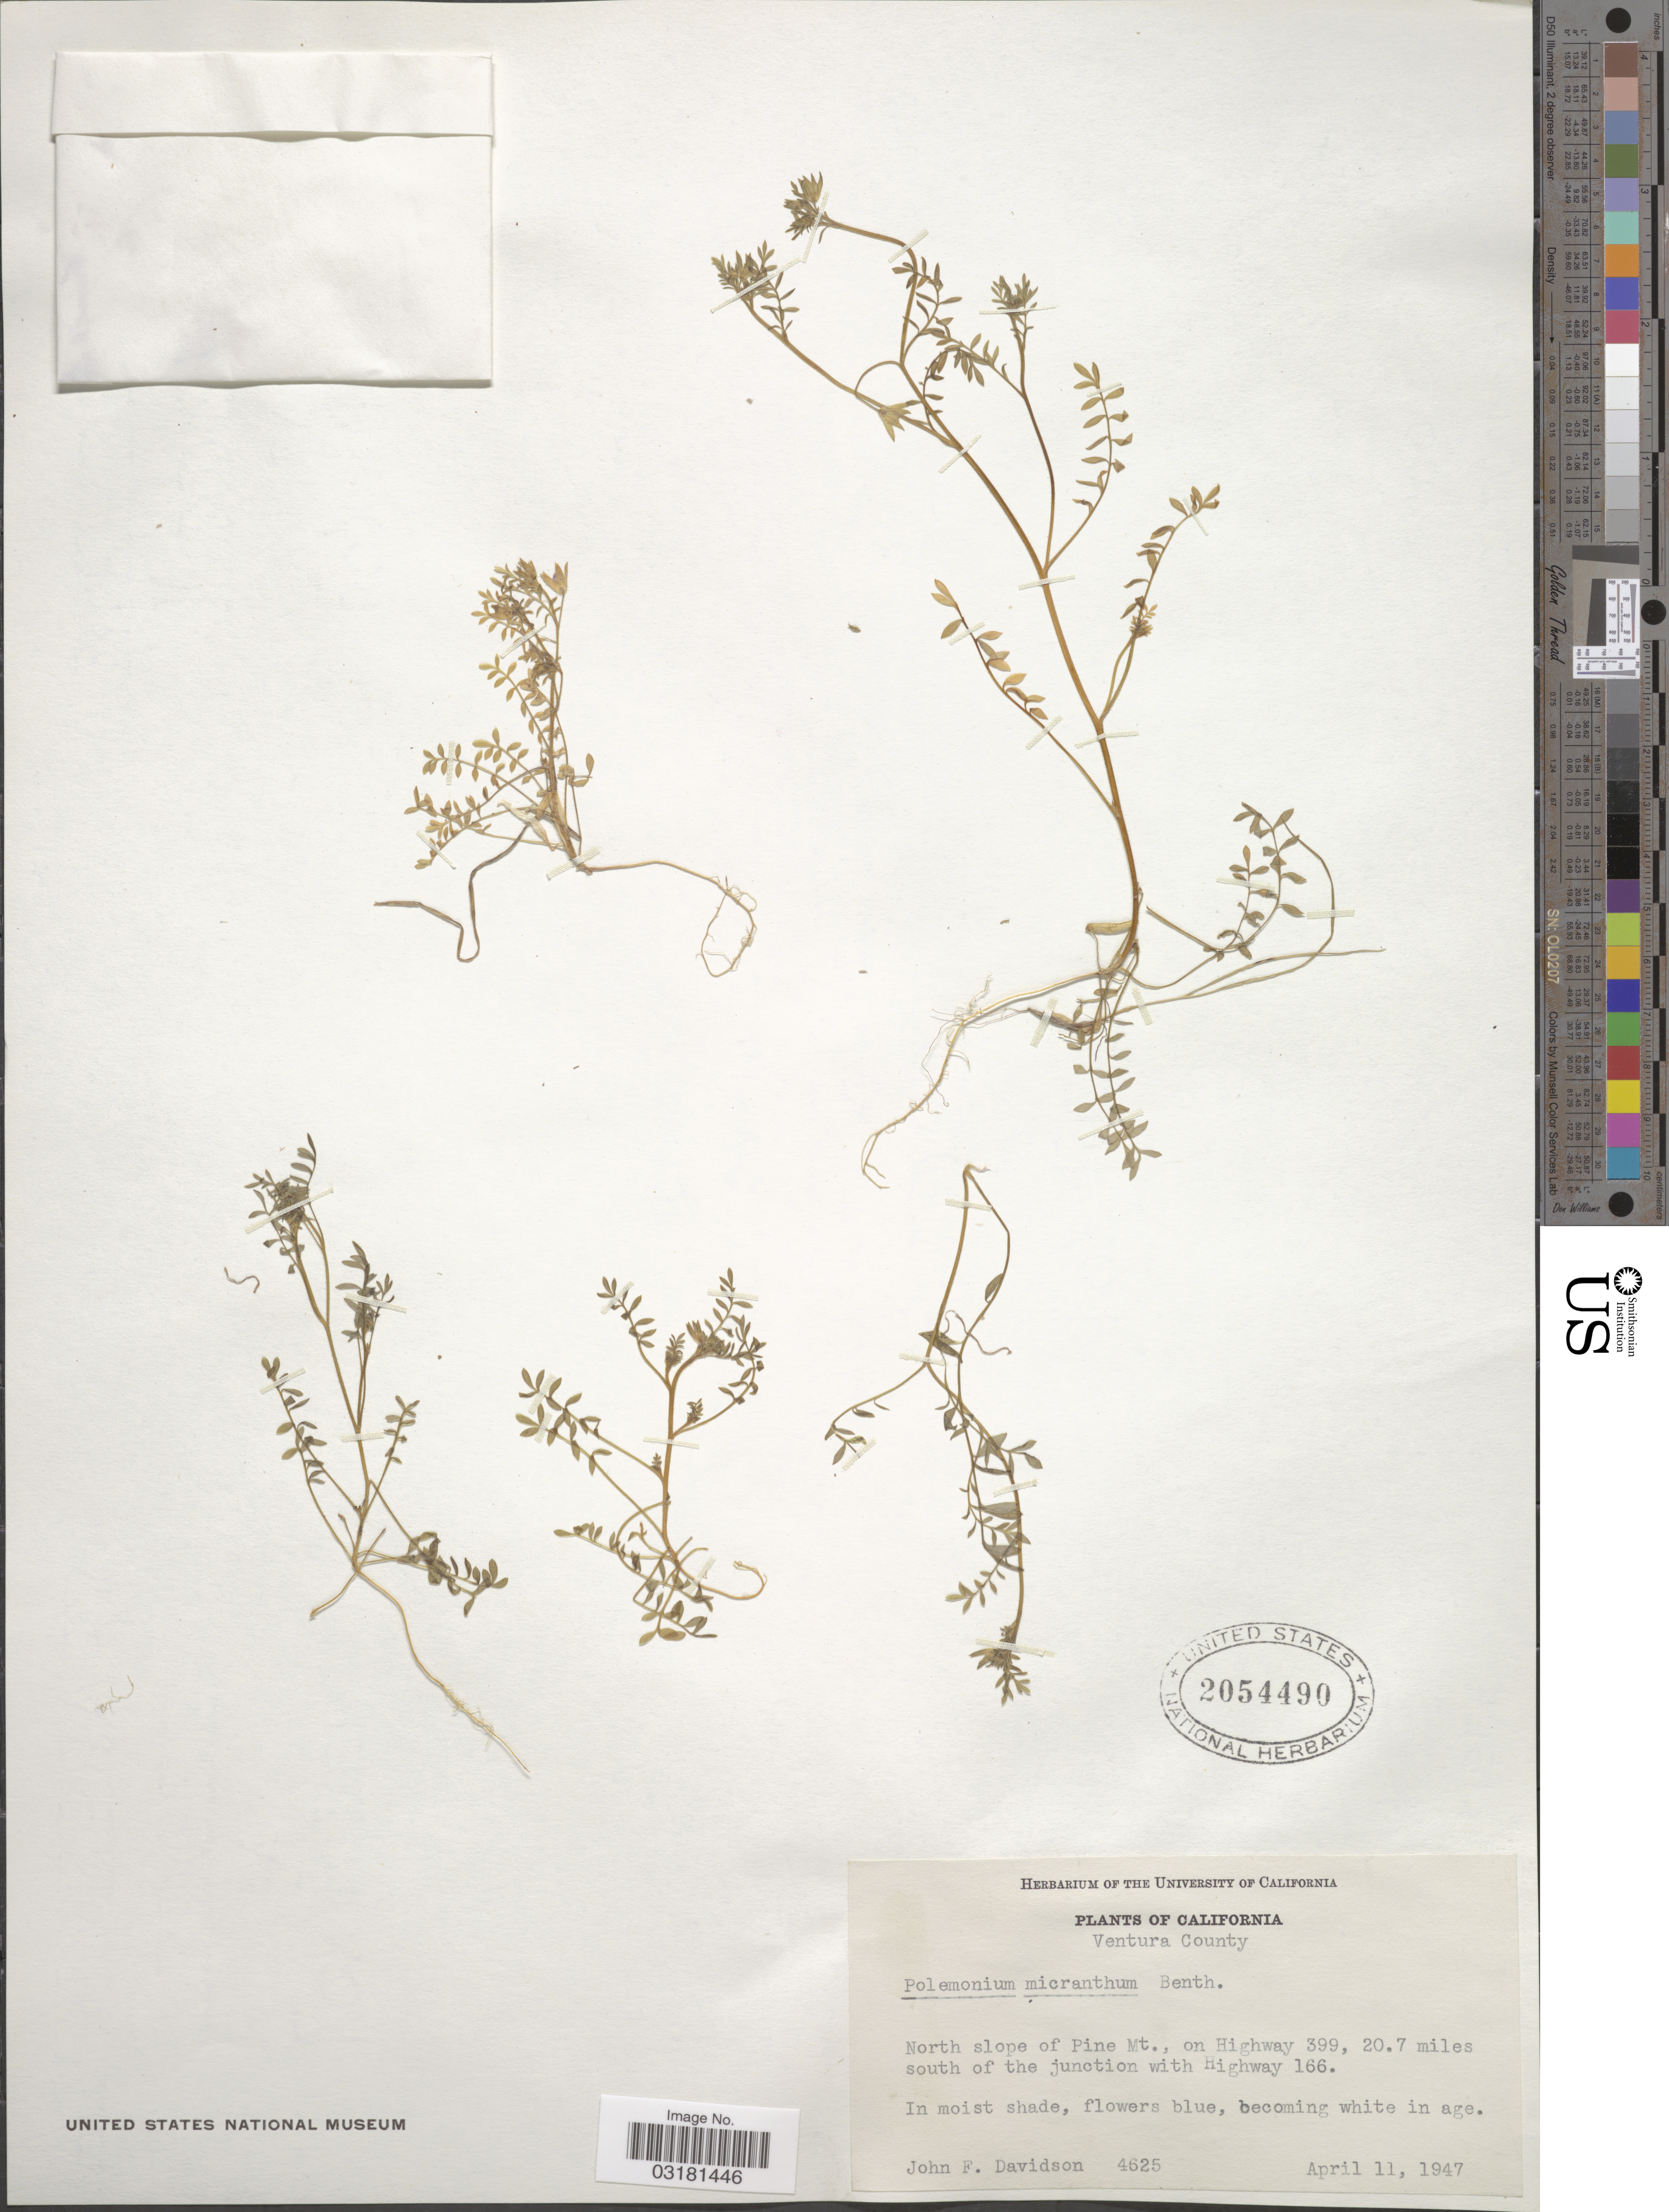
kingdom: Plantae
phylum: Tracheophyta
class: Magnoliopsida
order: Ericales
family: Polemoniaceae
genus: Polemonium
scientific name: Polemonium micranthum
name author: Benth.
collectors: J. F. Davidson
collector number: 4625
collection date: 1947-04-11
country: United States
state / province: California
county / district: Ventura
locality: Ventura County. North slope of Pine Mt., on Highway 399, 20.7 miles south of the junction with Highway 166.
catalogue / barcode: US 2054490